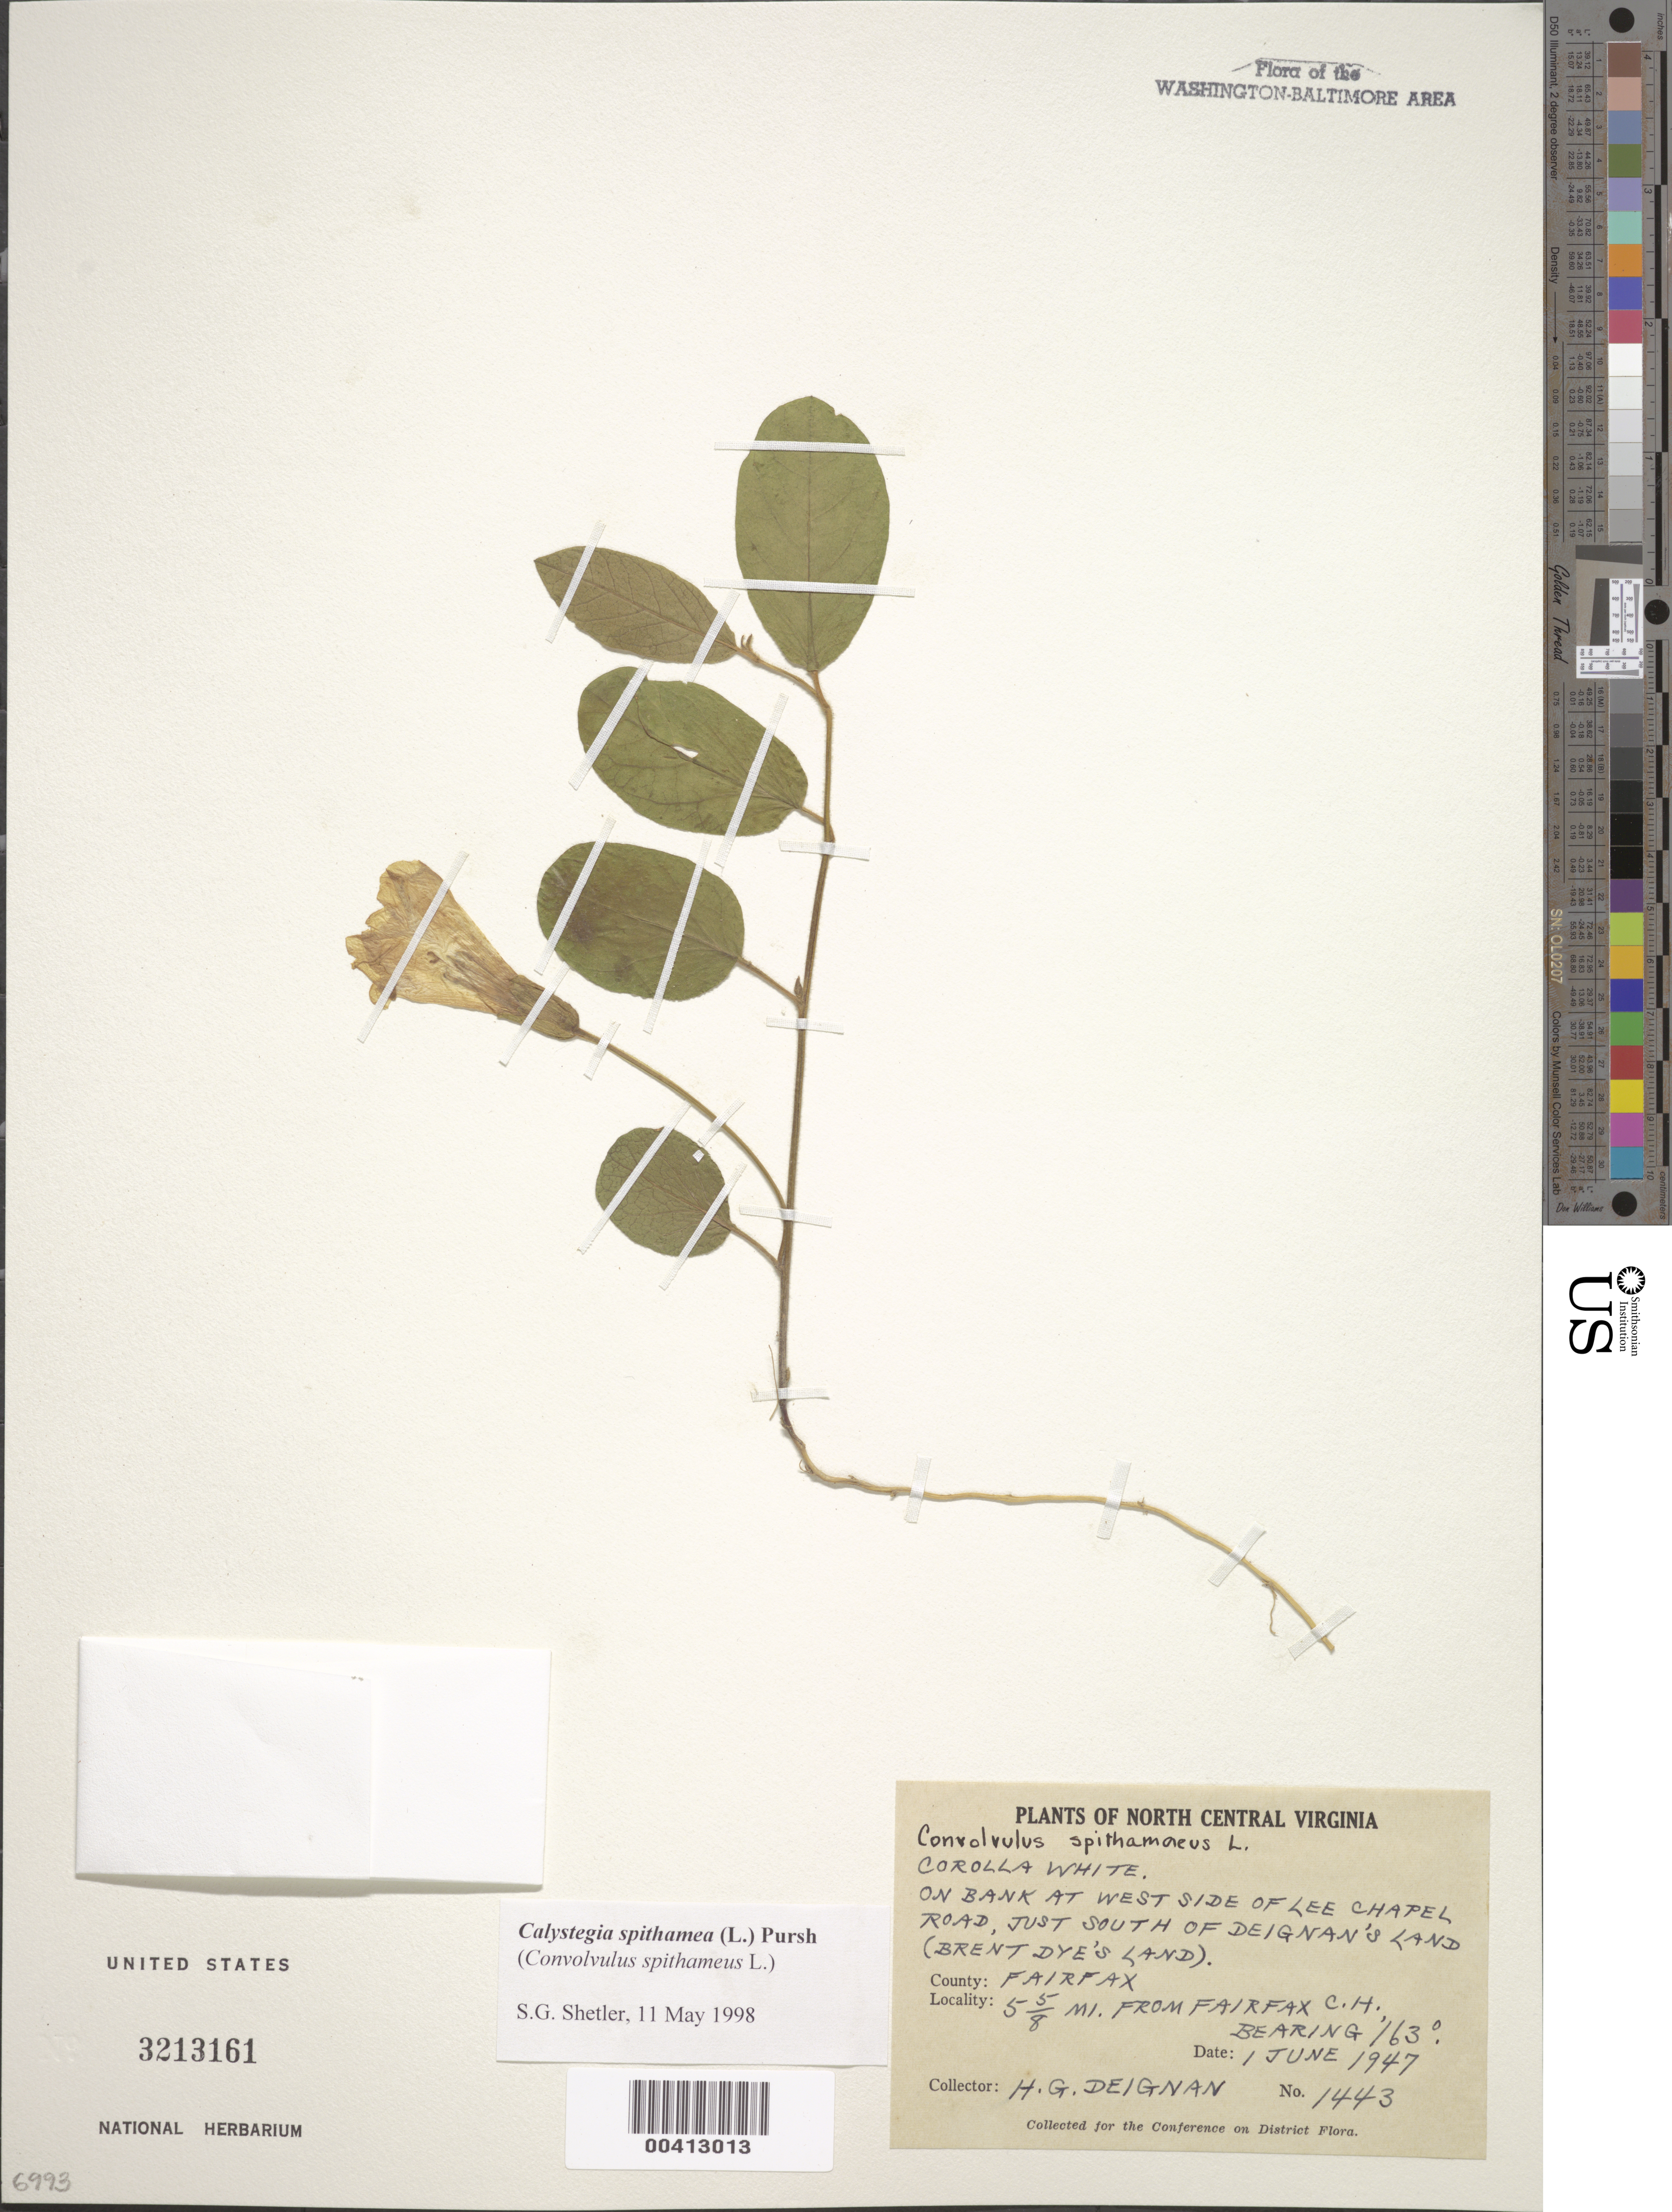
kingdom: Plantae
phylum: Tracheophyta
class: Magnoliopsida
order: Solanales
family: Convolvulaceae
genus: Calystegia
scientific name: Calystegia spithamaea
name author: (L.) Pursh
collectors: H. Deignan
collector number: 1443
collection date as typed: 01 Jun 1947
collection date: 1947-06-01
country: United States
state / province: Virginia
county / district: Fairfax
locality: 5 5/8 mi. from Fairfax County Courthouse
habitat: In woods near house ruins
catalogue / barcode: US 3213161